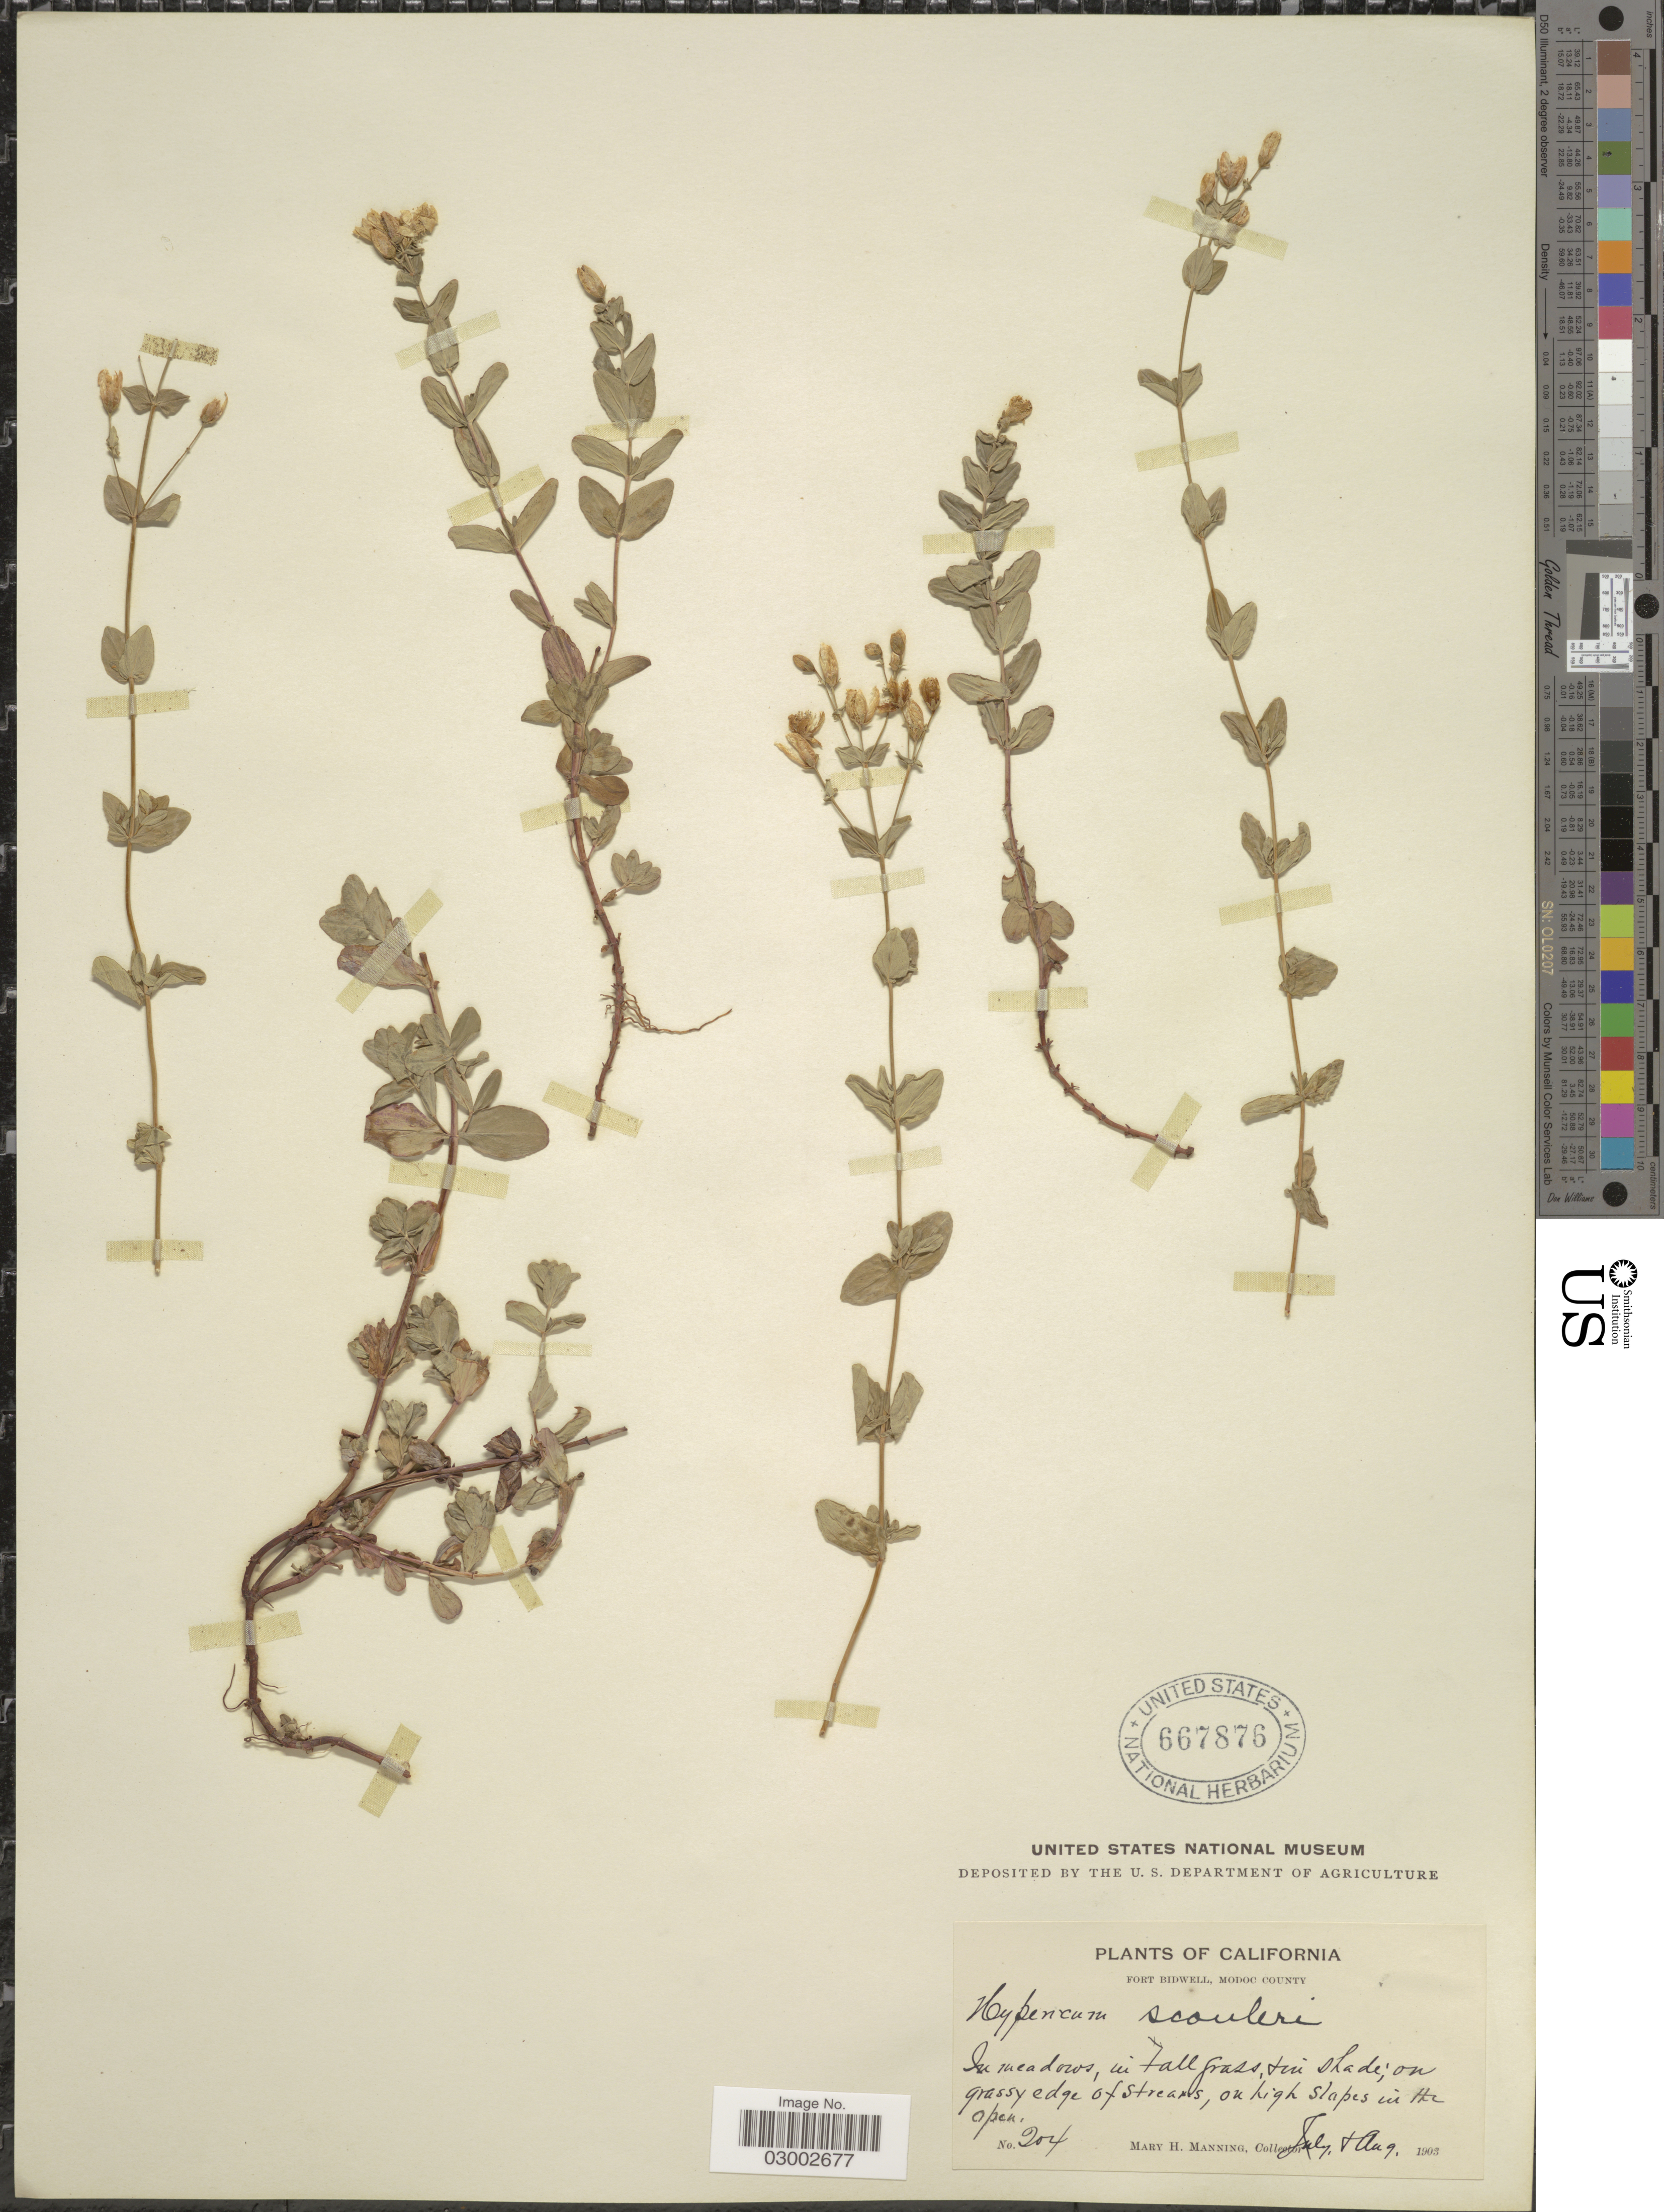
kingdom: Plantae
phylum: Tracheophyta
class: Magnoliopsida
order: Malpighiales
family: Hypericaceae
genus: Hypericum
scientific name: Hypericum scouleri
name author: Hook.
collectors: M. Manning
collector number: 204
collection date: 1903-07/1903-08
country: United States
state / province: California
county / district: Modoc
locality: Fort Bidwell, Modoc County.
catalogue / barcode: US 667876